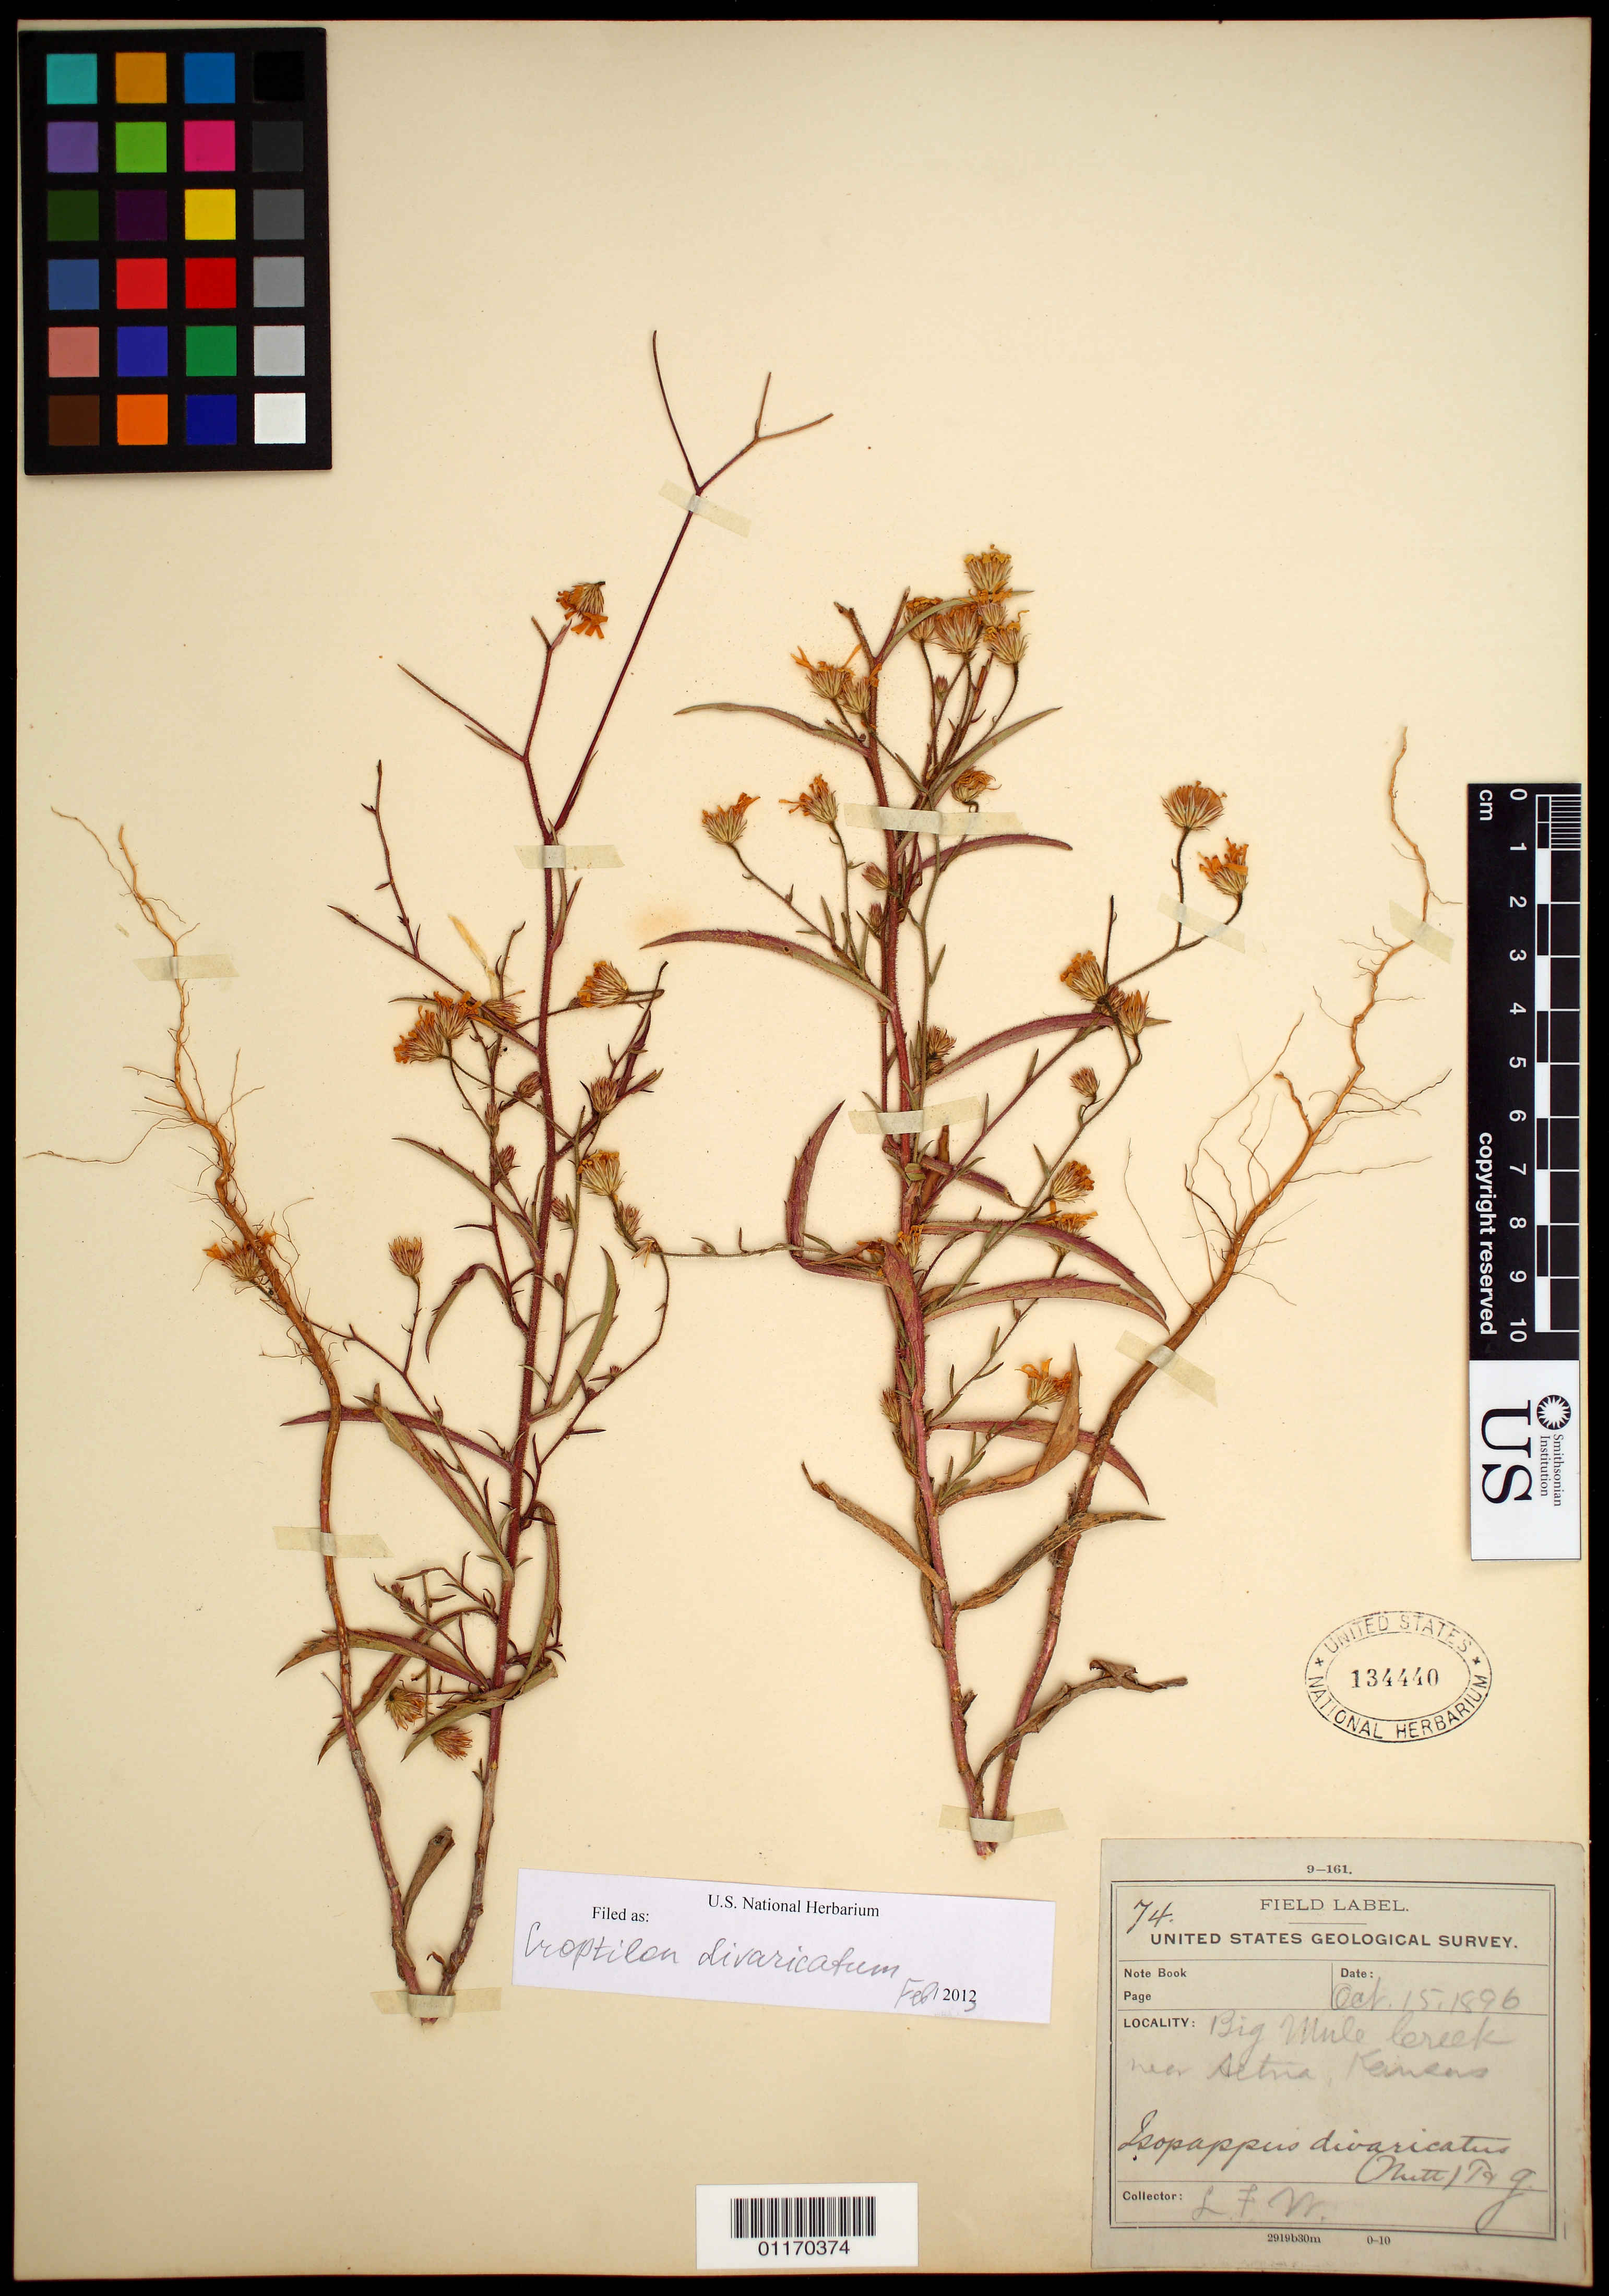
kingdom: Plantae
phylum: Tracheophyta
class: Magnoliopsida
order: Asterales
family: Asteraceae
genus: Croptilon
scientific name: Croptilon divaricatum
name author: (Nutt.) Raf.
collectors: L. F. Ward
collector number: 74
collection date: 1896-10-15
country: United States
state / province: Kansas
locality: Big Mule Creek near Aetna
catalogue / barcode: US 134440